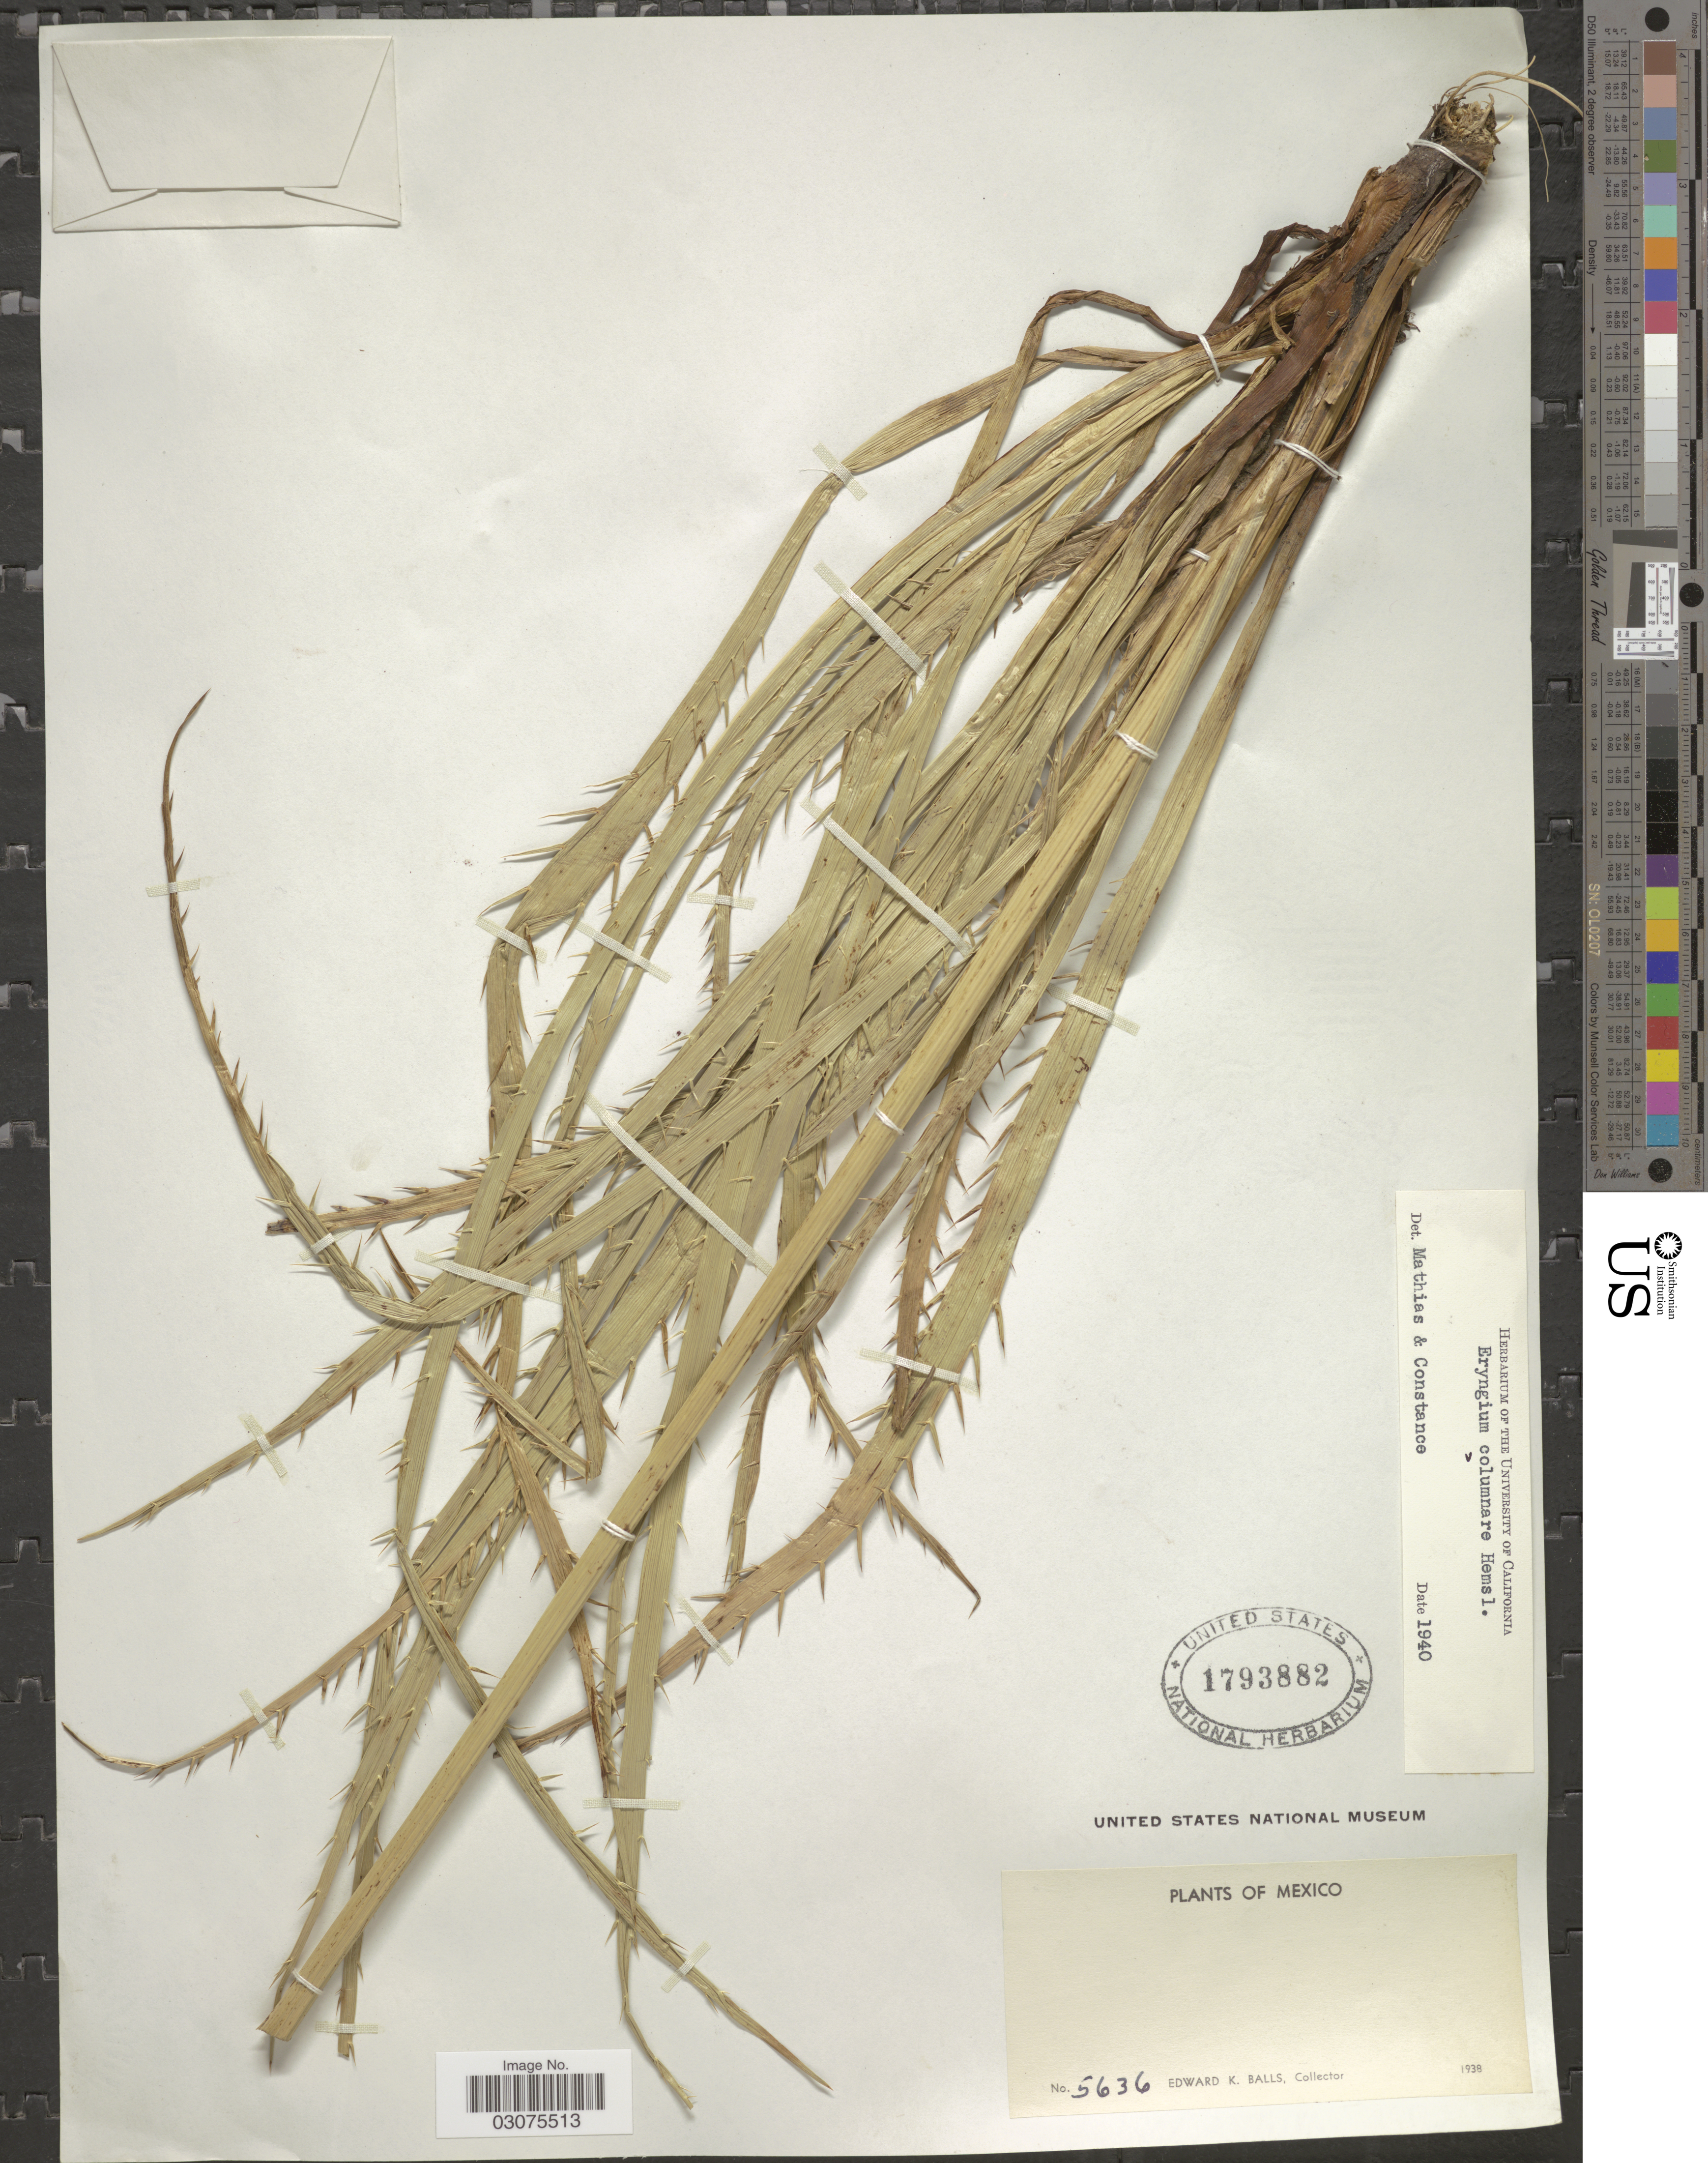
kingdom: Plantae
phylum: Tracheophyta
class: Magnoliopsida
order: Apiales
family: Apiaceae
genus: Eryngium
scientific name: Eryngium columnare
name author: Hemsl.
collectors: E. K. Balls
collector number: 5636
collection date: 1938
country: Mexico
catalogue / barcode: US 1793882